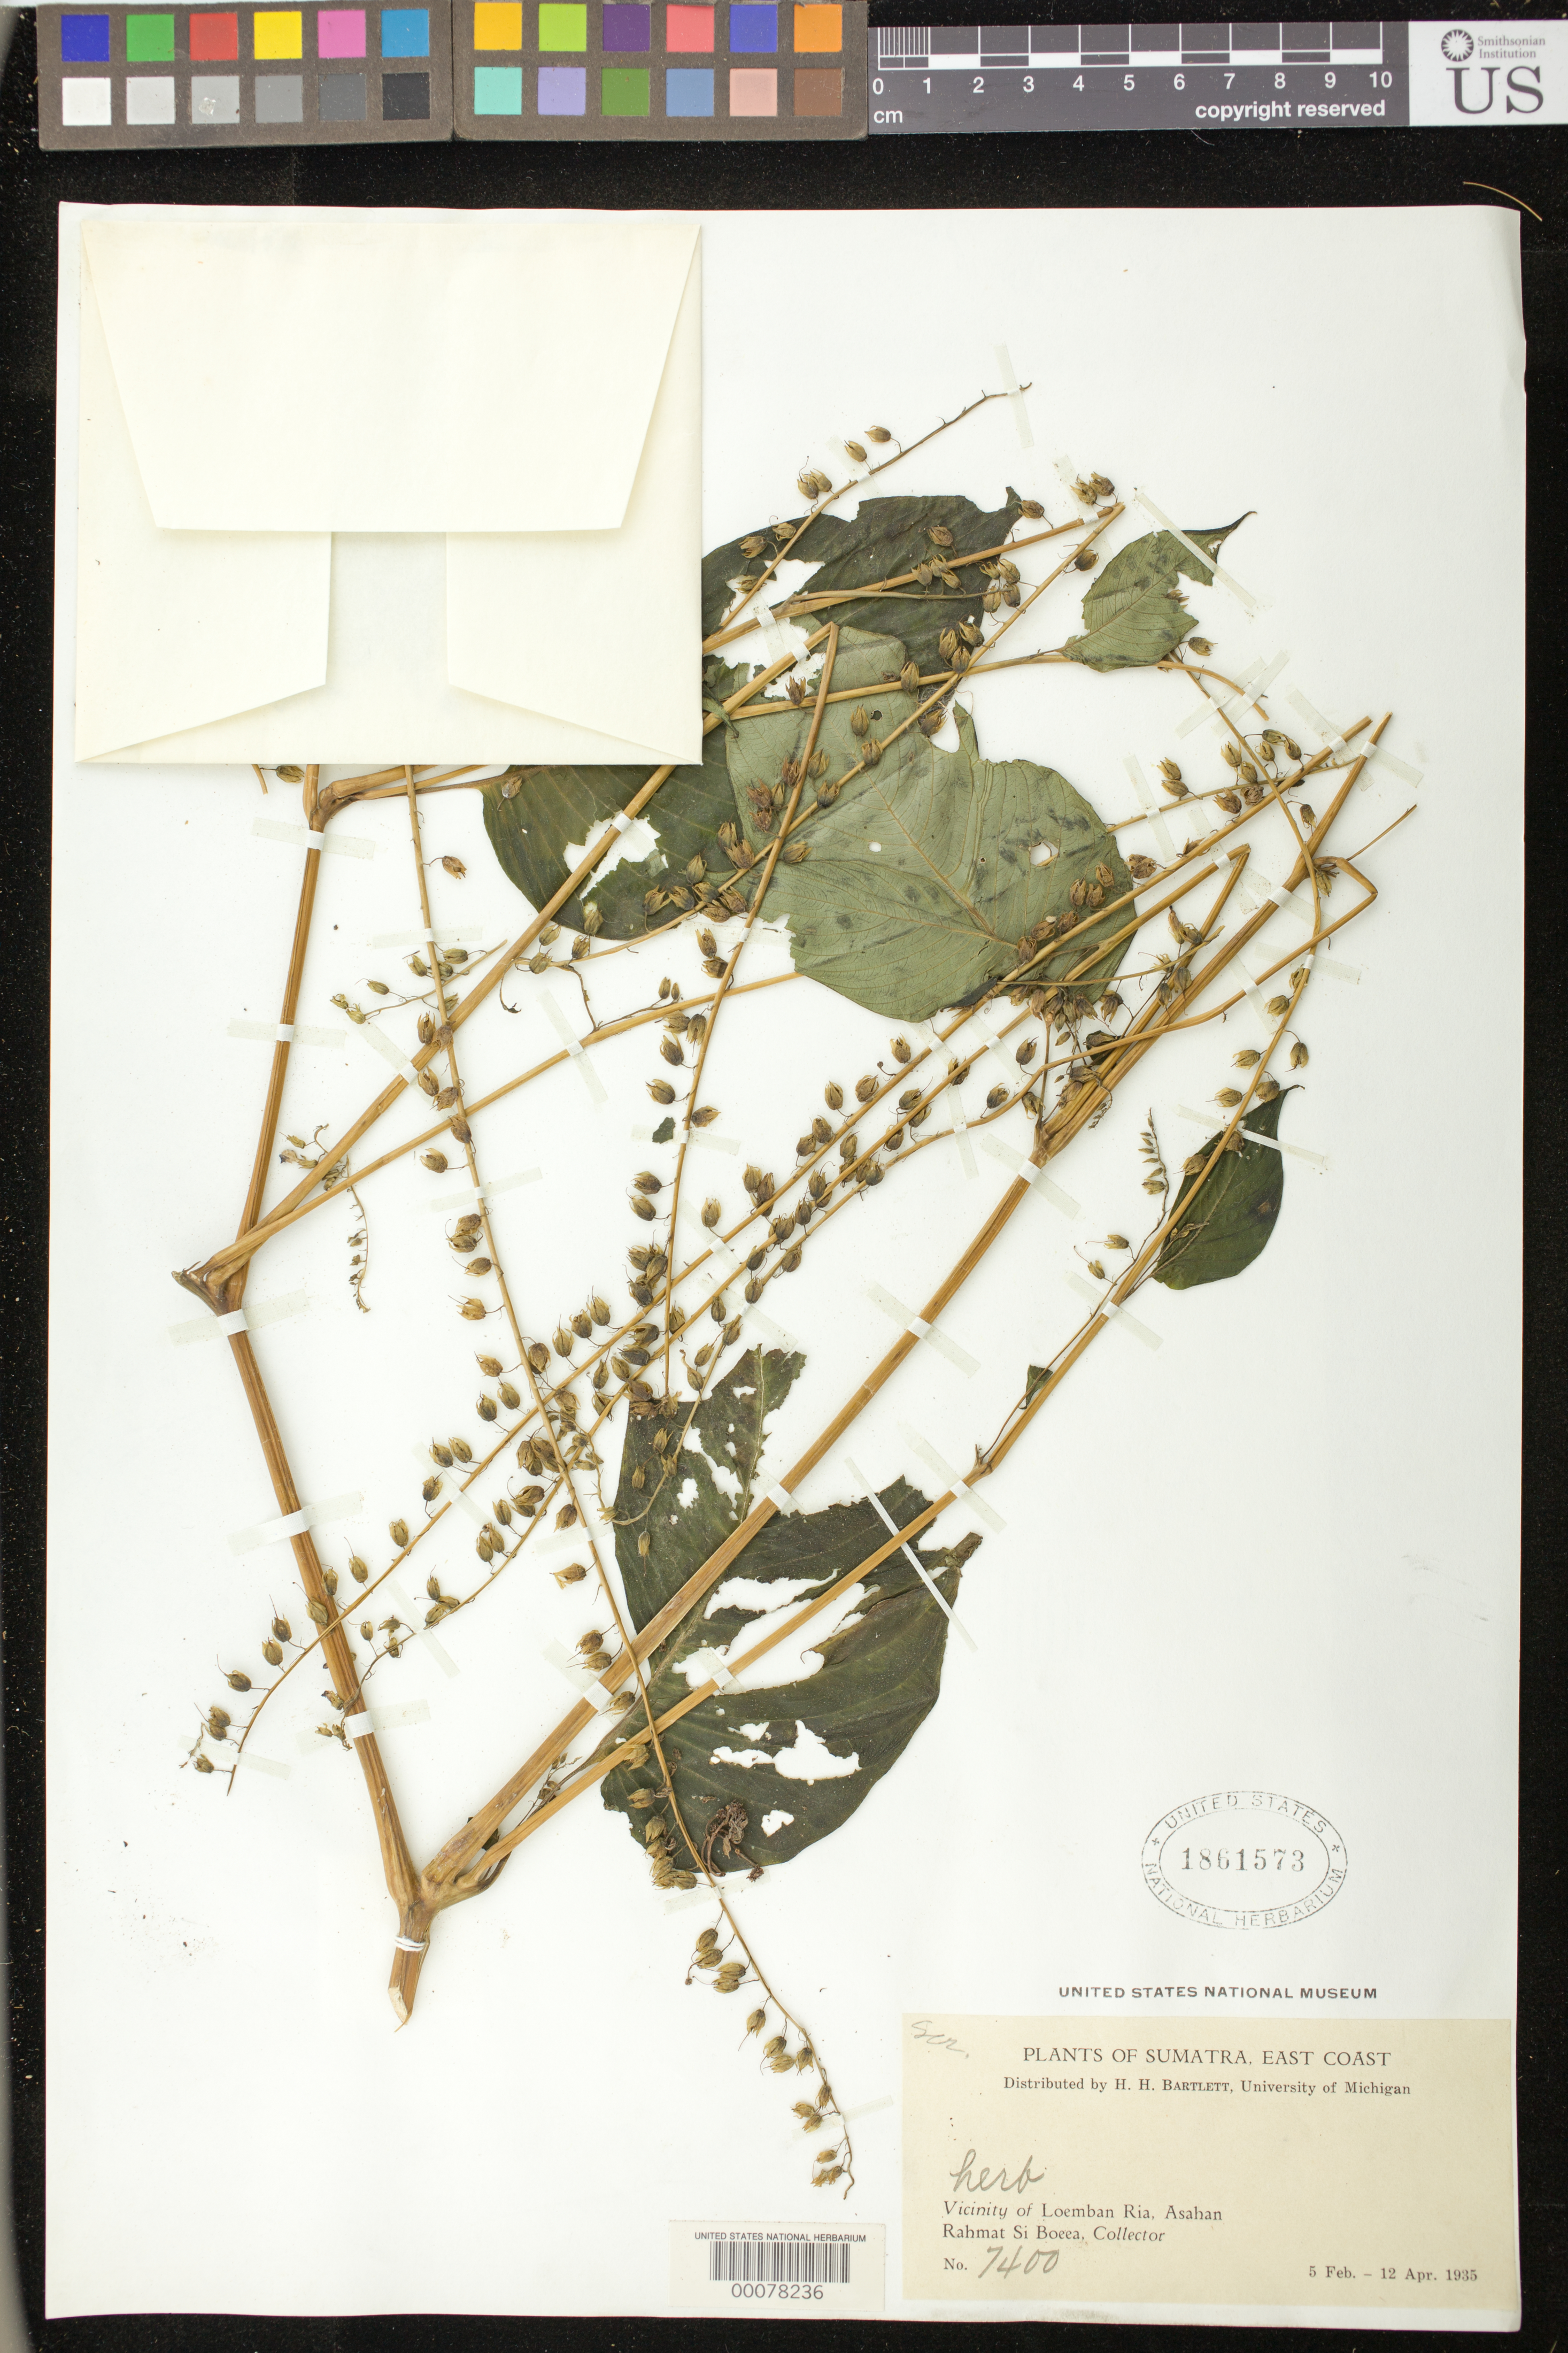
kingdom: Plantae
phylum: Tracheophyta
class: Magnoliopsida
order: Lamiales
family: Gesneriaceae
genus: Rhynchoglossum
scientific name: Rhynchoglossum sp.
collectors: Rahmat Si Boeea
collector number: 7400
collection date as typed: Feb-Apr 1935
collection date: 1935-02/1935-04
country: Indonesia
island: Sumatra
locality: East coast, vicinity of loemban ria, asahan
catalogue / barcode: US 1861573